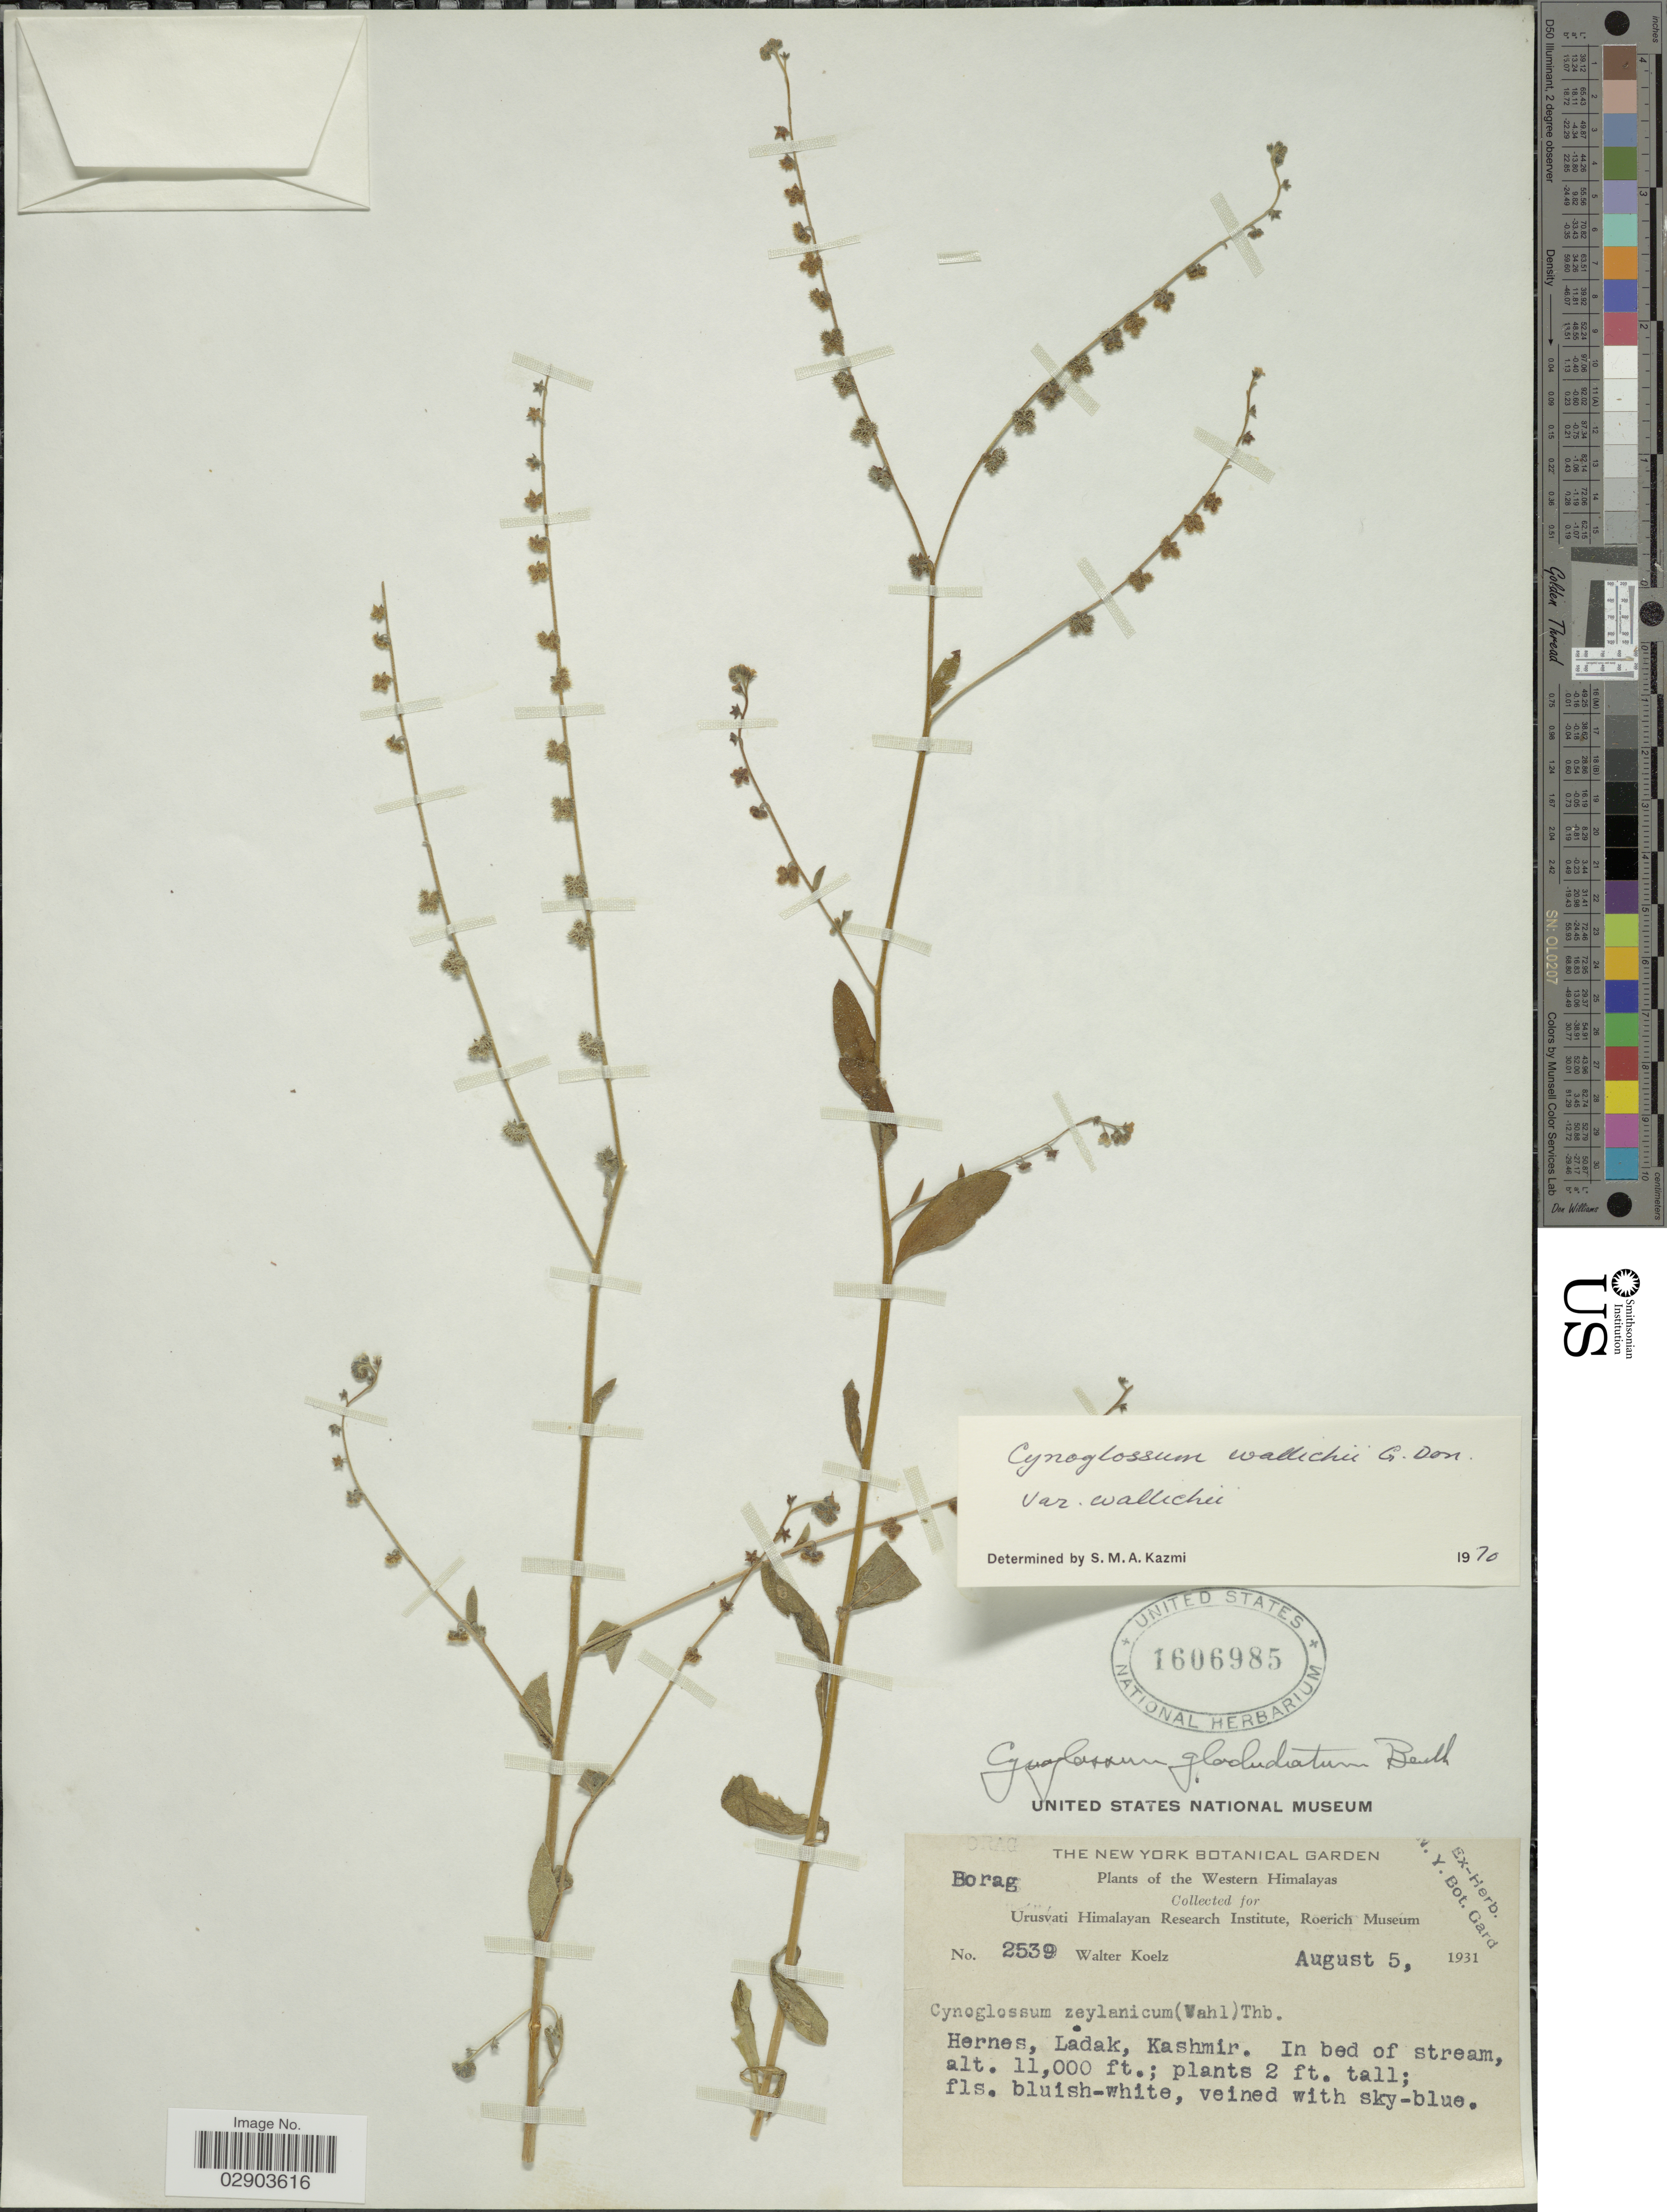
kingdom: Plantae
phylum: Tracheophyta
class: Magnoliopsida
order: Boraginales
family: Boraginaceae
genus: Cynoglossum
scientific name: Cynoglossum wallichii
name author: G. Don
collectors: W. N. Koelz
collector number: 2539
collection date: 1931-08-05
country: India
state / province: Ladakh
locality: Western Himalaya, Hernes, Ladak, Kashmir.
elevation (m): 3353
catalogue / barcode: US 1606985